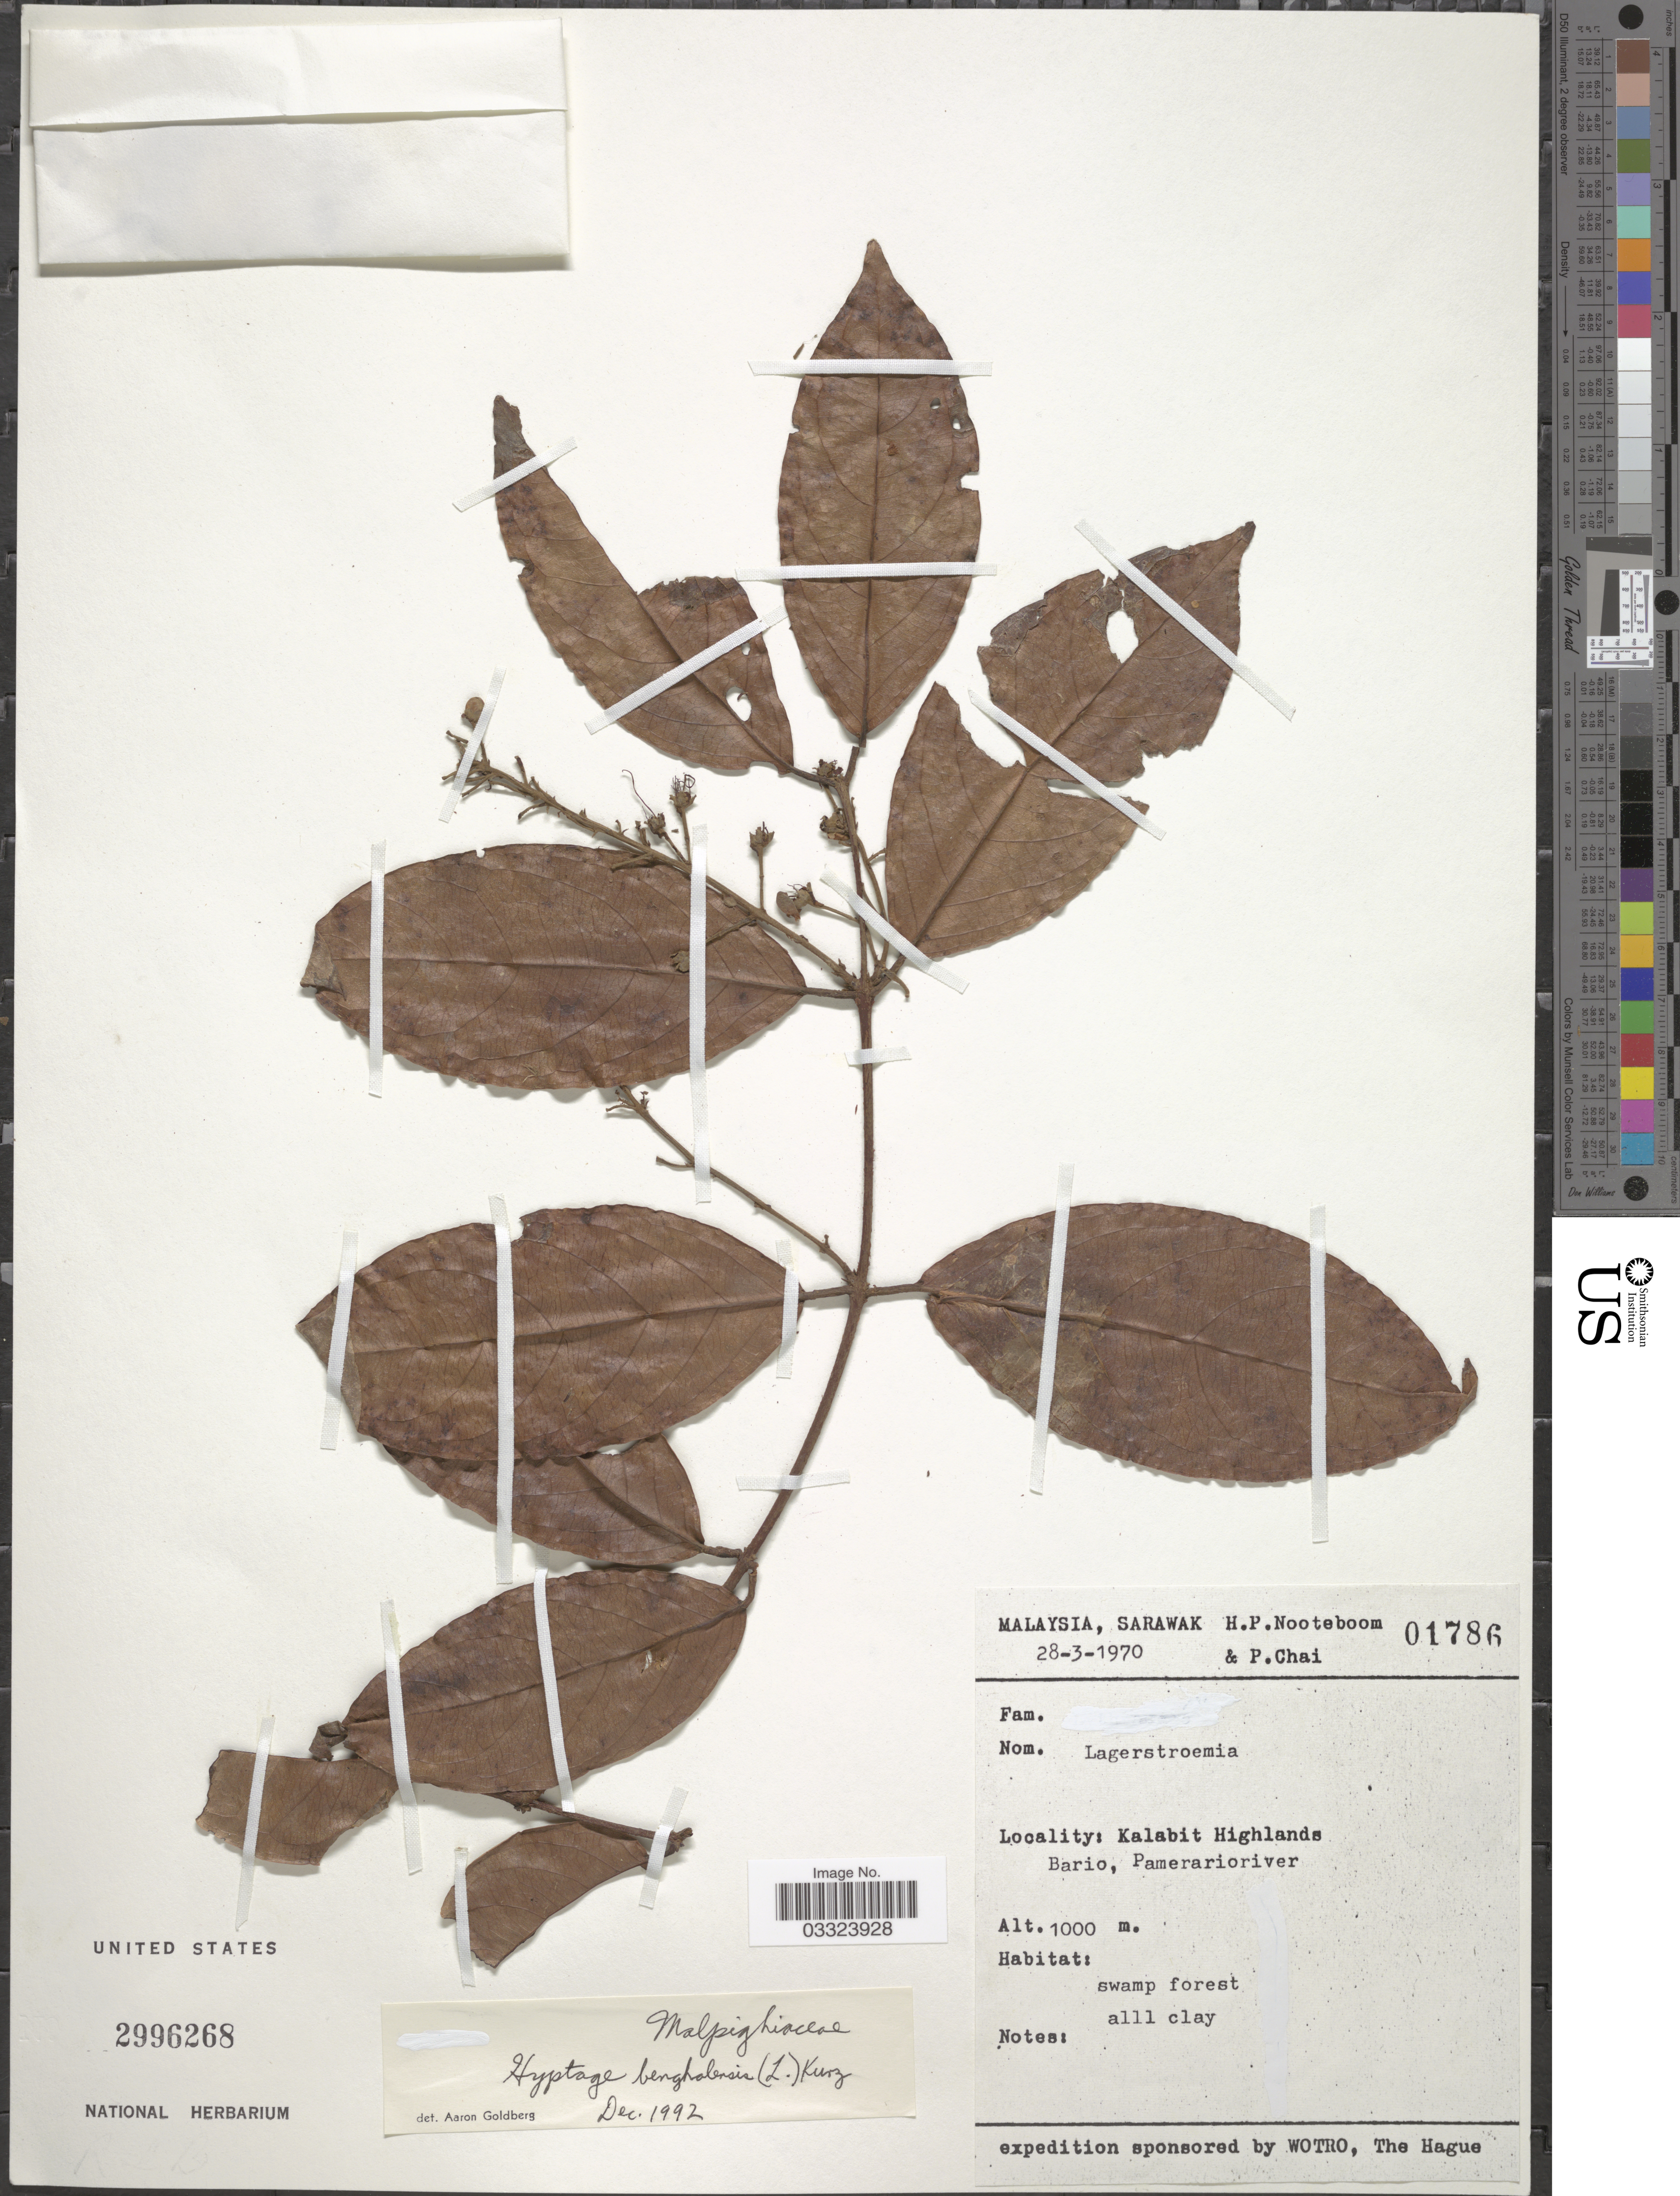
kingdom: Plantae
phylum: Tracheophyta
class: Magnoliopsida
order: Malpighiales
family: Malpighiaceae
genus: Hiptage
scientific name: Hiptage benghalensis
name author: (L.) Kurz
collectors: H. P. Nooteboom & P. Chai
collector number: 01786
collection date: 1970-03-28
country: Malaysia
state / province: Sarawak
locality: Kalabit Highlands, Bario, Pamerarioriver.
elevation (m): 1000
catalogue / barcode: US 2996268